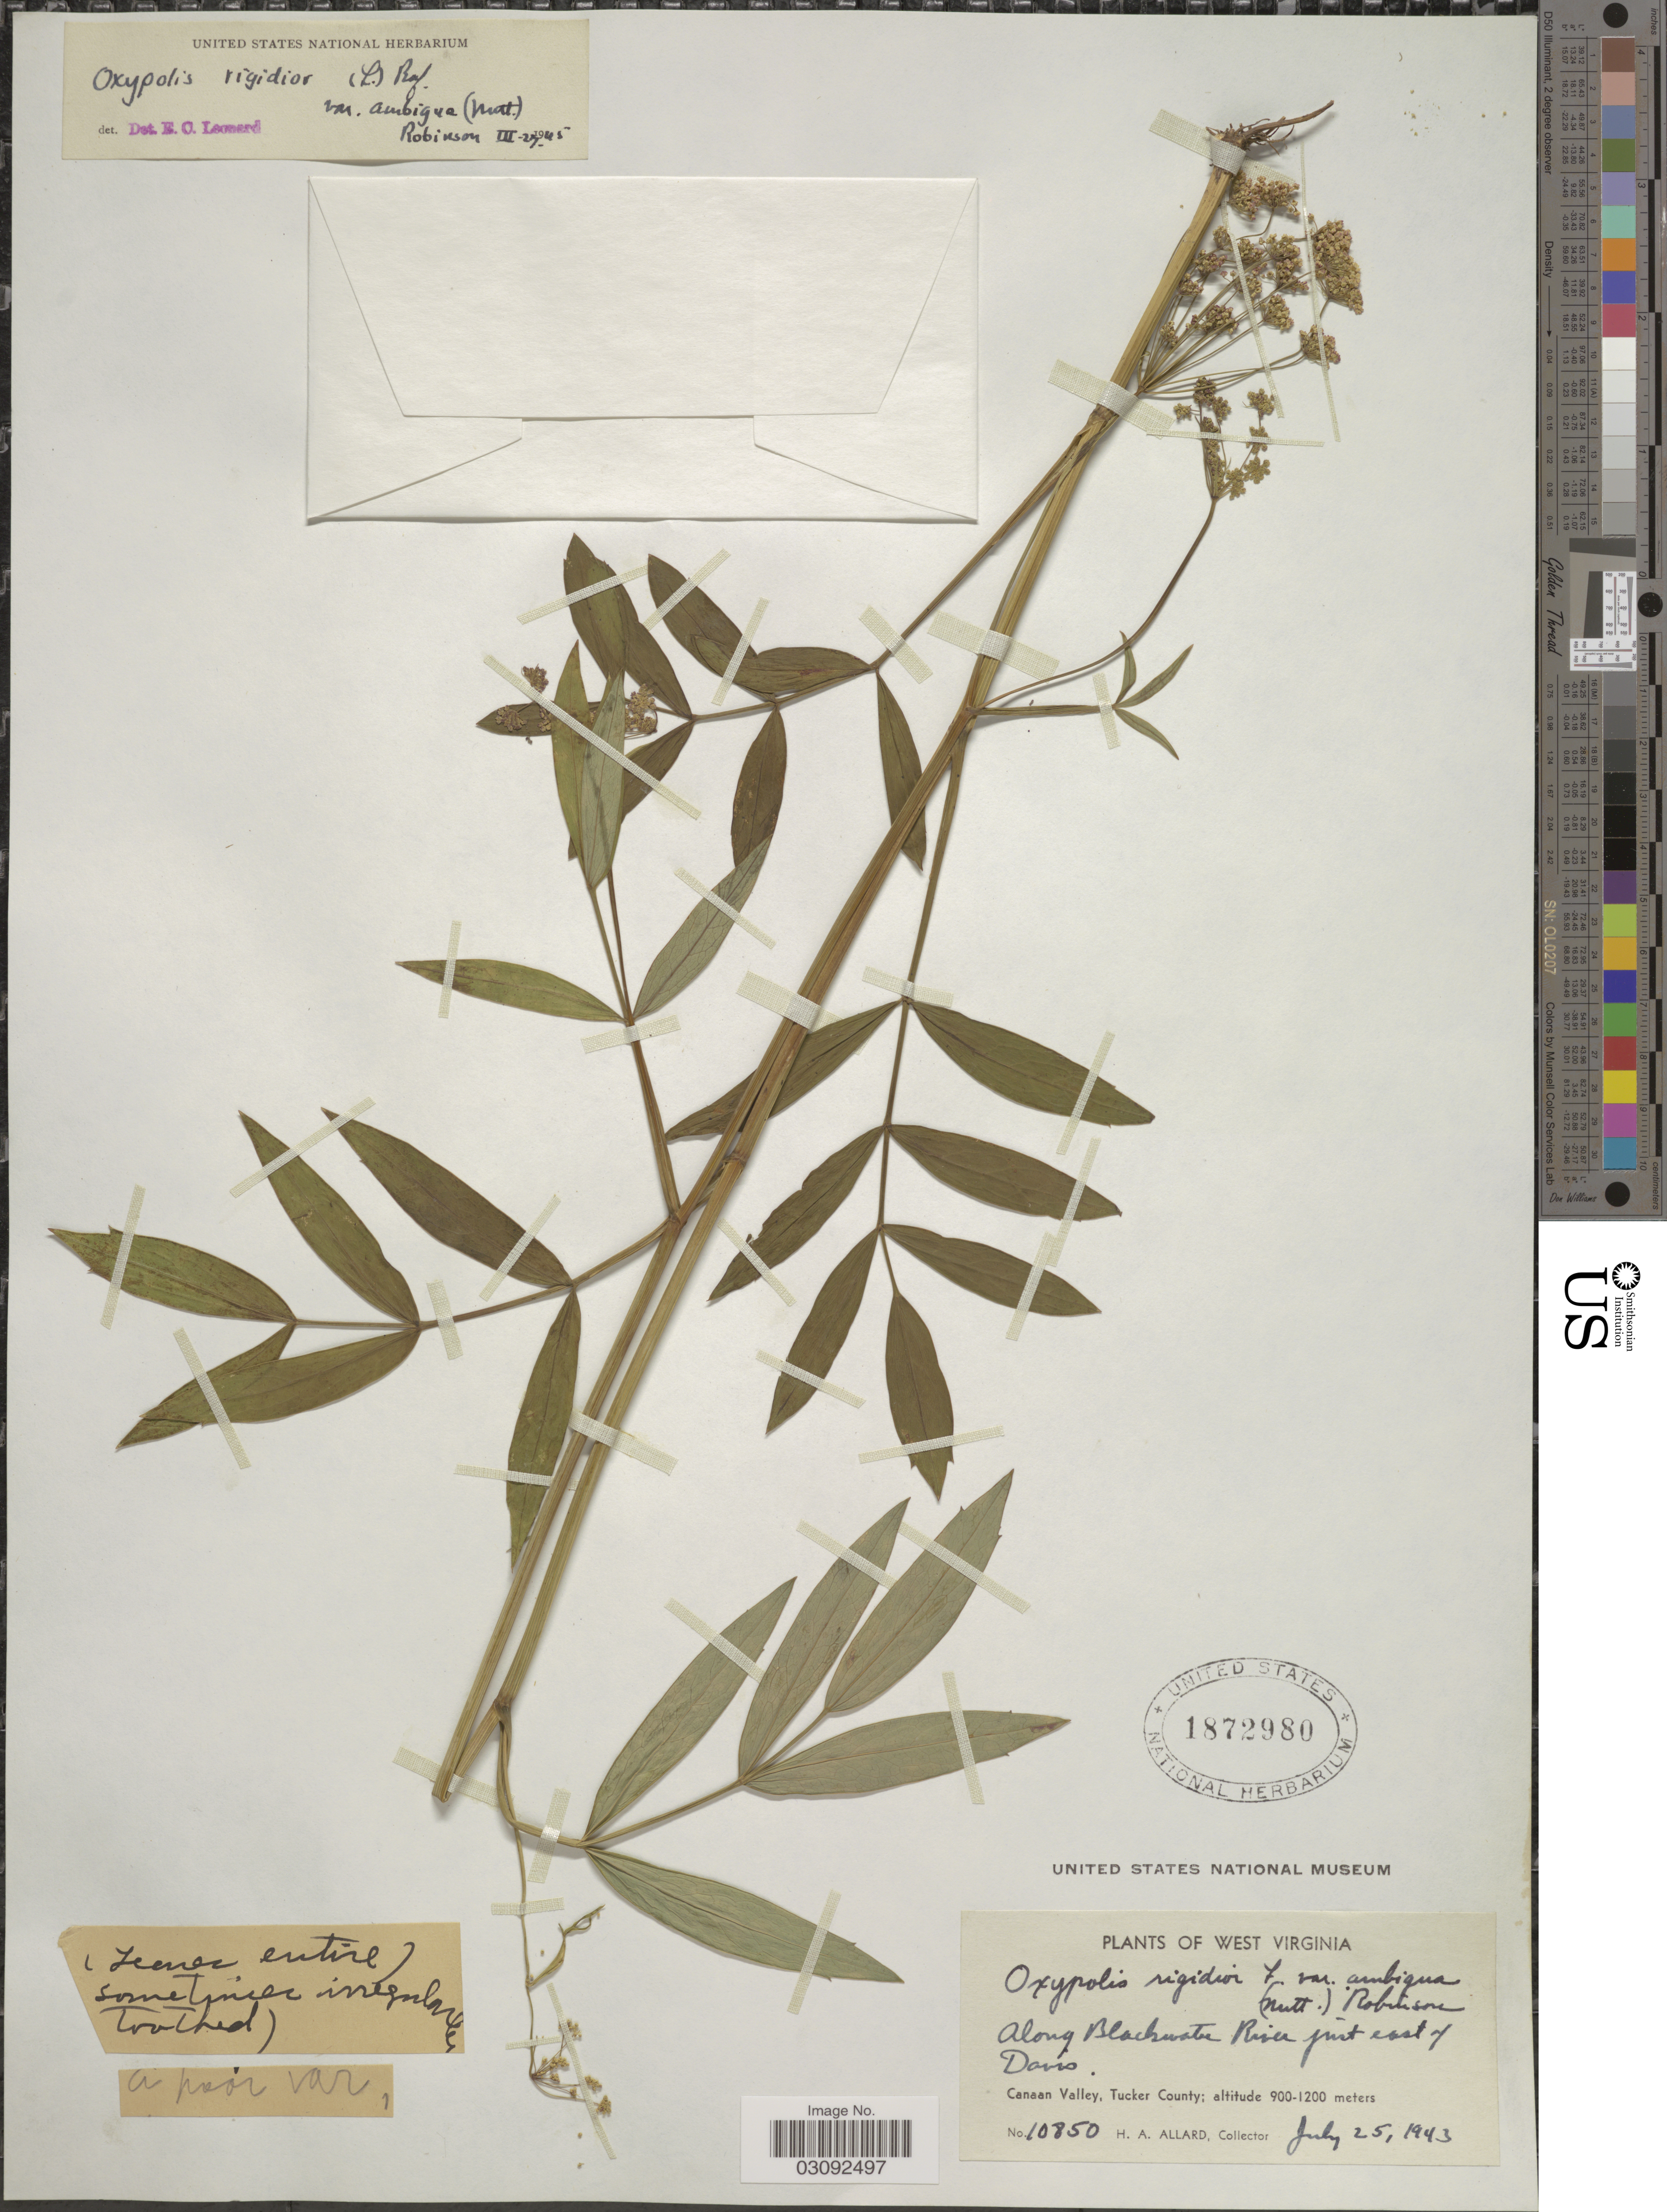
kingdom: Plantae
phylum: Tracheophyta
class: Magnoliopsida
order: Apiales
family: Apiaceae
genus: Oxypolis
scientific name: Oxypolis rigidior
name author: (L.) Raf.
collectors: H. A. Allard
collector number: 10850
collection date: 1943-07-25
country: United States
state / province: West Virginia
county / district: Tucker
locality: Along Blackwater River just east of Davis. Canaan Valley, Tucker County.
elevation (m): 900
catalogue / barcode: US 1872980